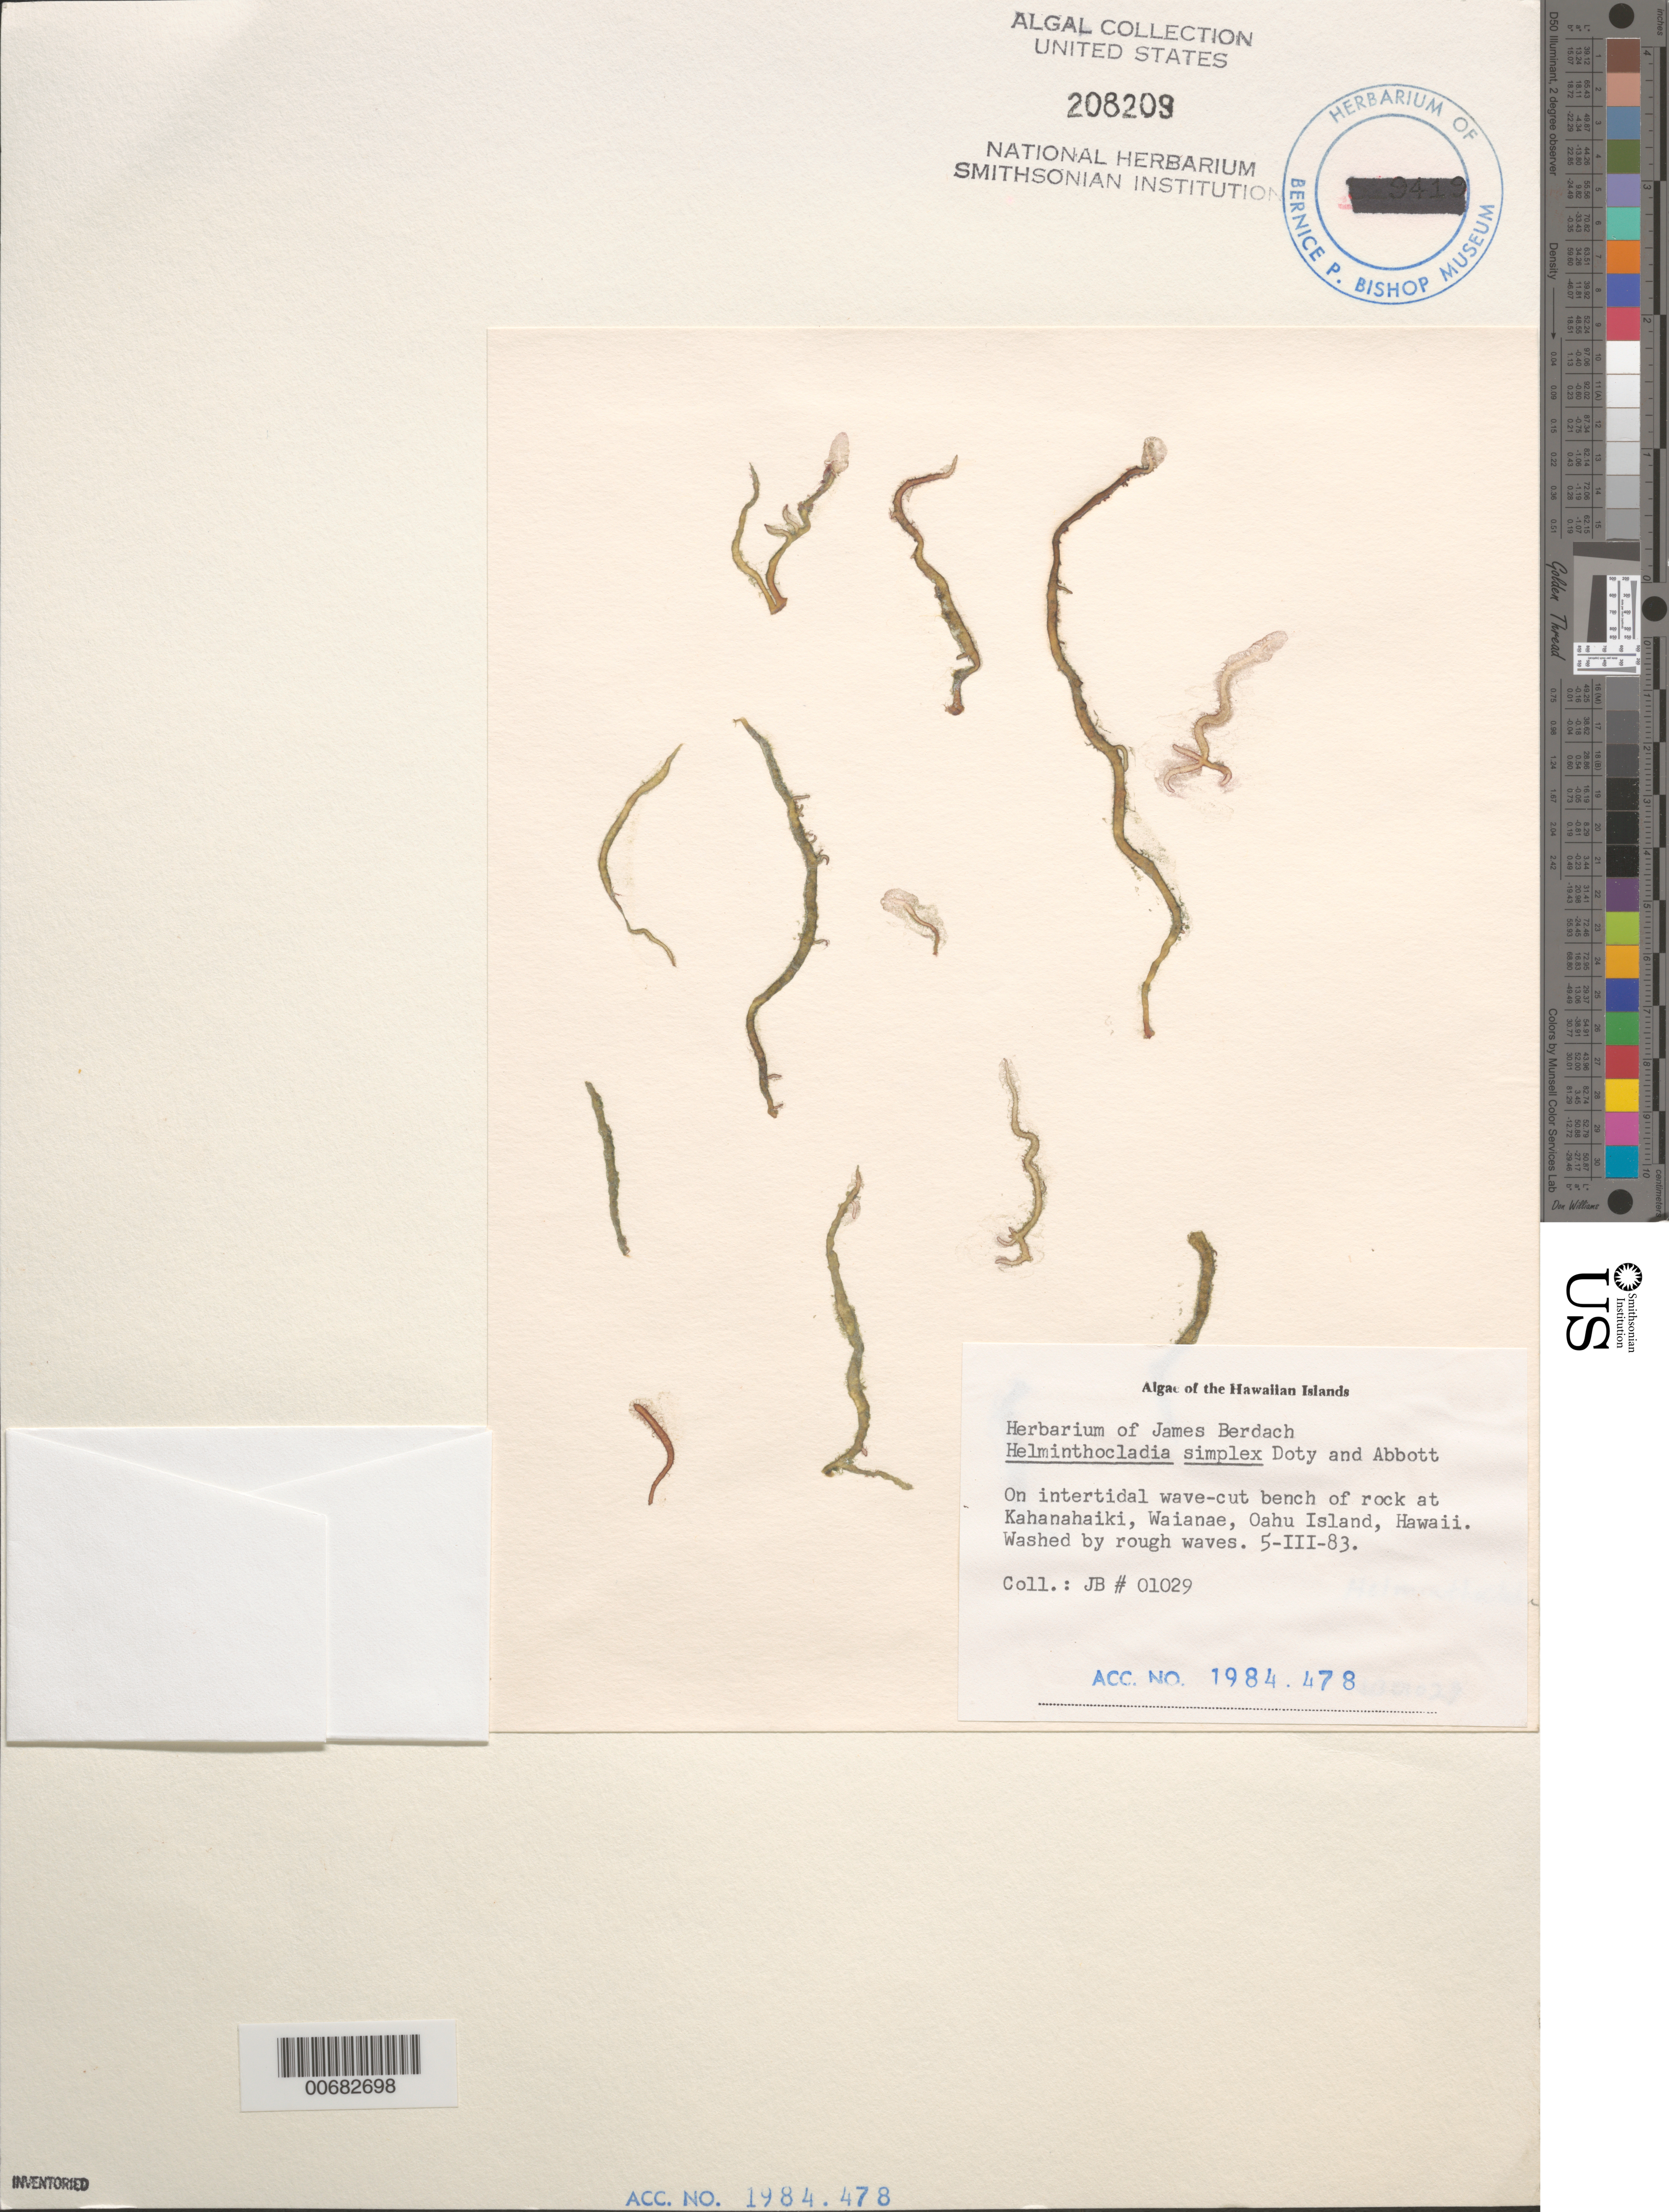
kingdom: Plantae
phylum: Rhodophyta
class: Florideophyceae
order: Nemaliales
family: Liagoraceae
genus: Helminthocladia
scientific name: Helminthocladia simplex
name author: Doty & I.A. Abbott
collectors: J. Berdach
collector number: JB 01029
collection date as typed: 05 Mar 1983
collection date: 1983-03-05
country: United States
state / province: Hawaii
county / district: Honolulu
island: Oahu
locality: Kahanahaiki, Waianae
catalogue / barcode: US 208209